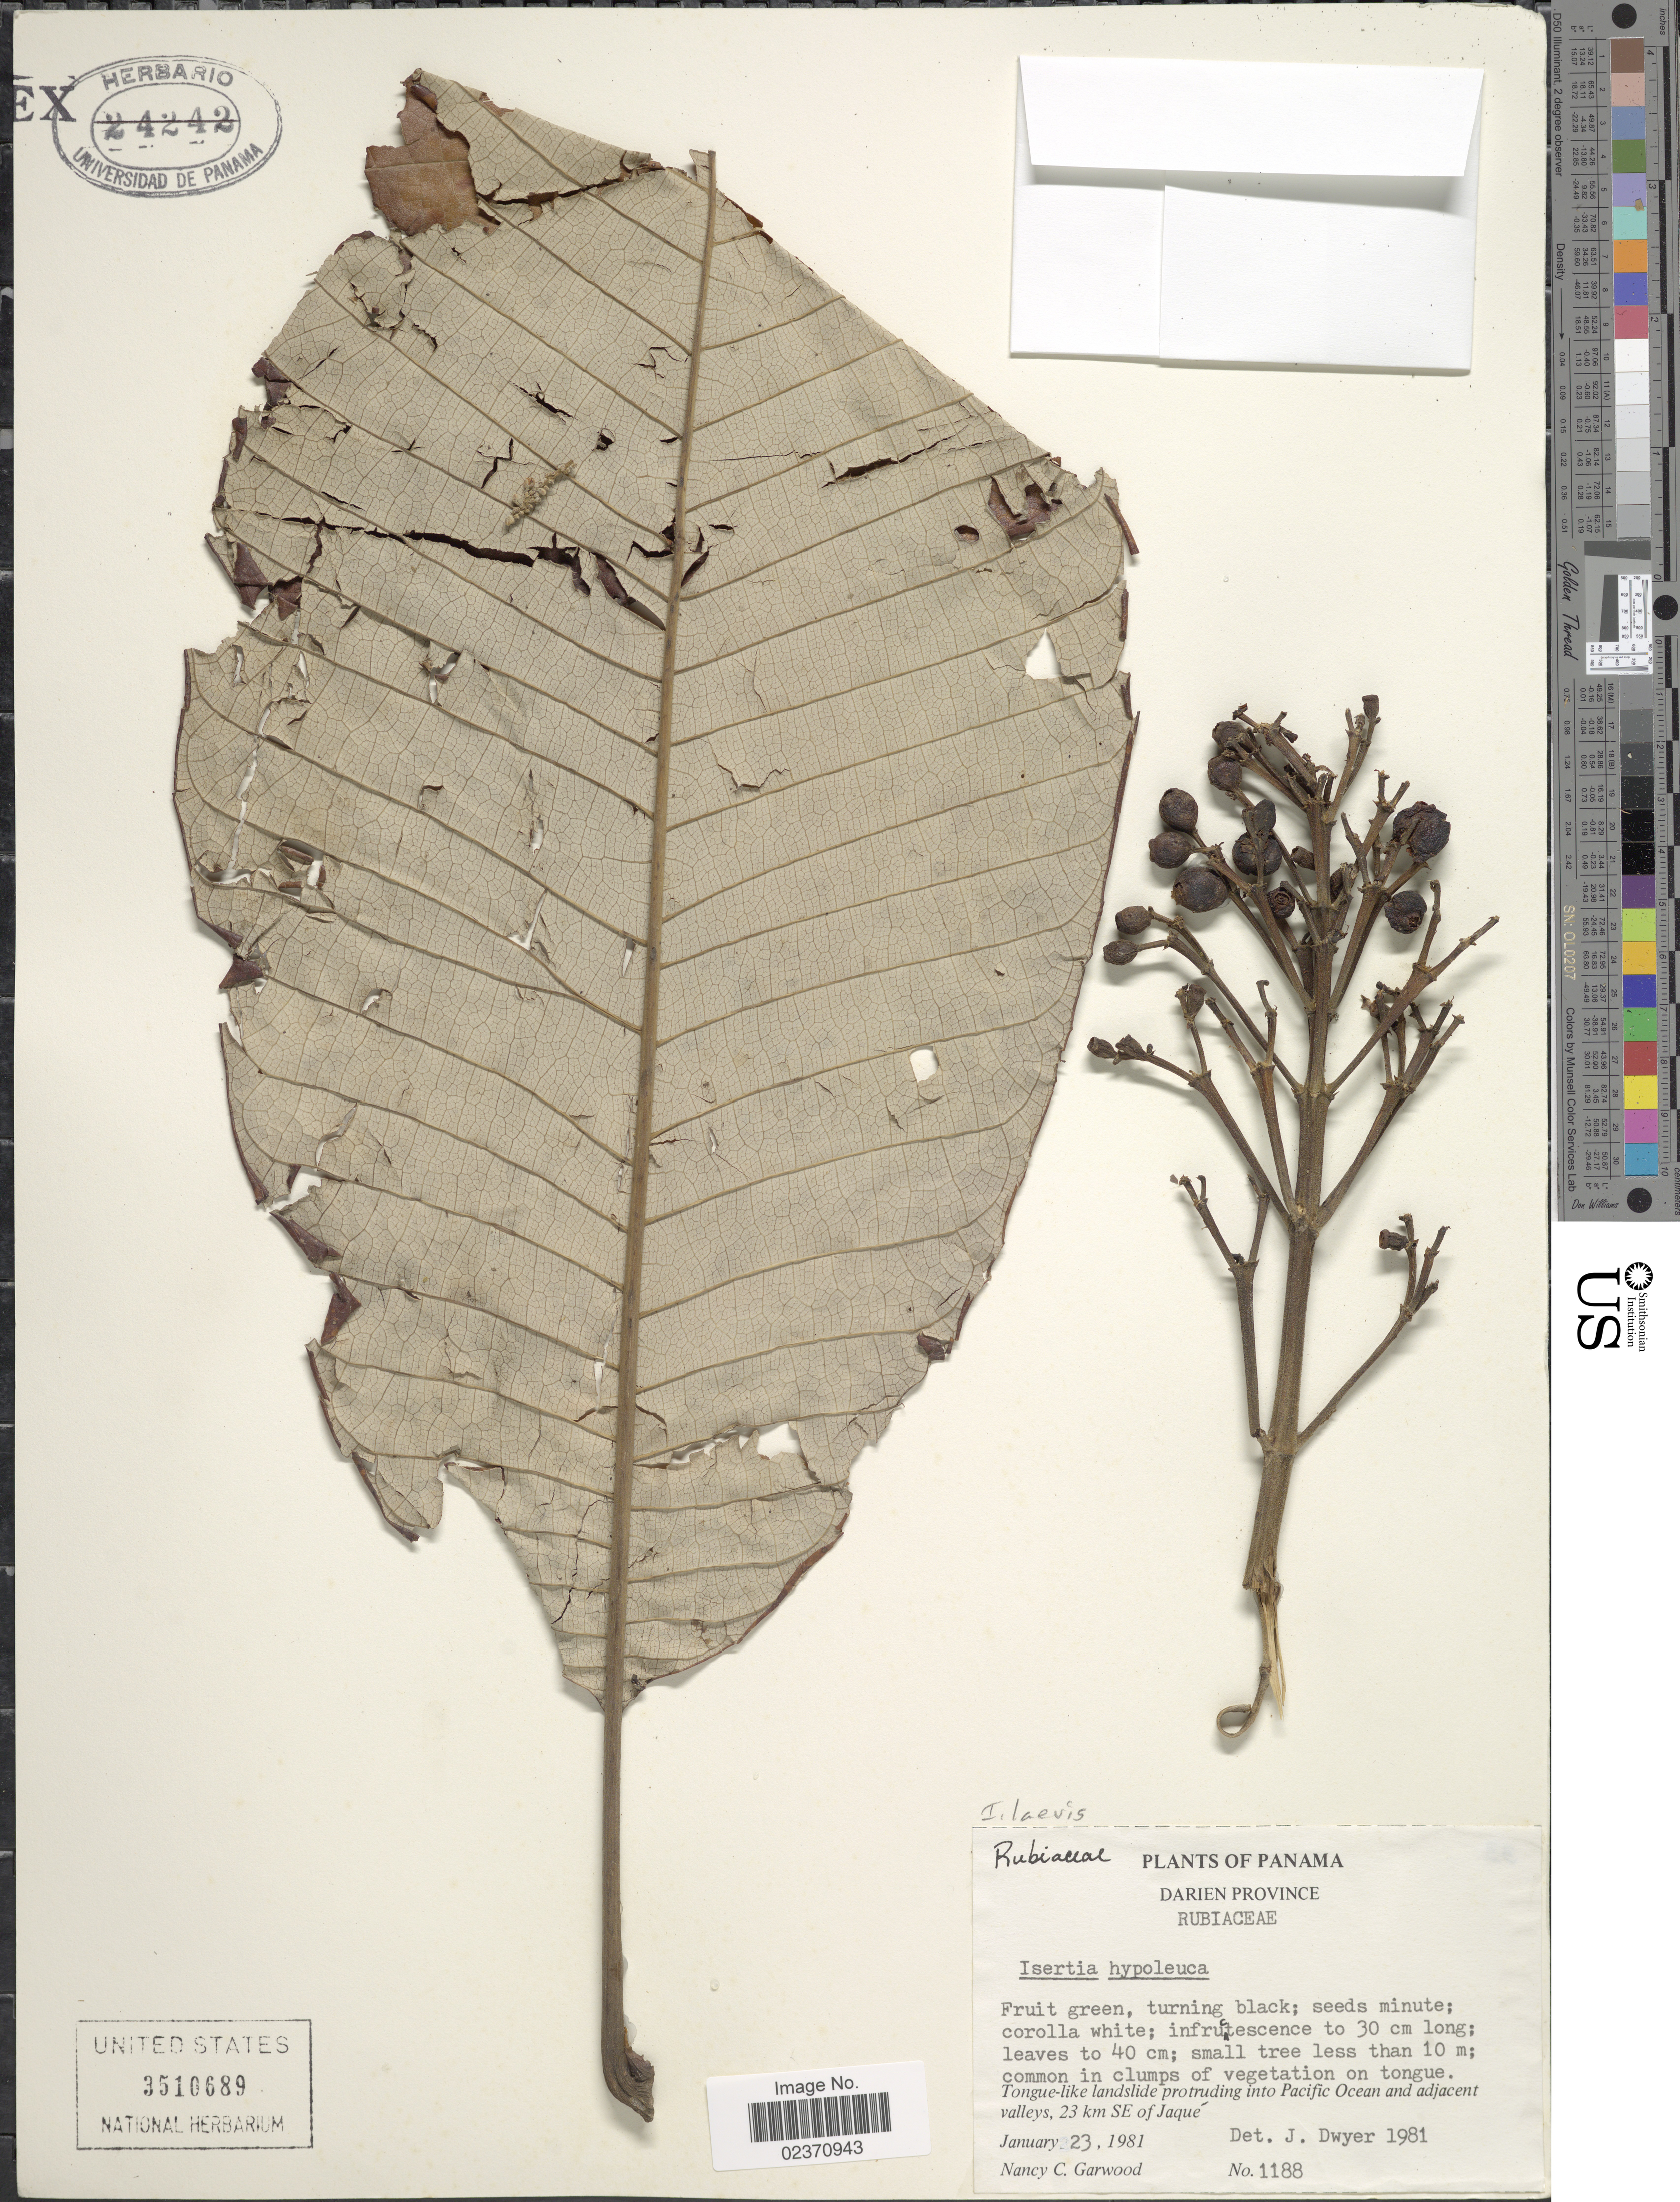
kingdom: Plantae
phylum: Tracheophyta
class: Magnoliopsida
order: Gentianales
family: Rubiaceae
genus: Isertia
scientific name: Isertia laevis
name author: (Triana) B.M. Boom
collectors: N. C. Garwood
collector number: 1188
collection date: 1981-01-23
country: Panama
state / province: Darién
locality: Tongue-like landslide protruding into Pacific Ocean and adjacent valleys, 23 km SE of Jaque.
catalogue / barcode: US 3510689